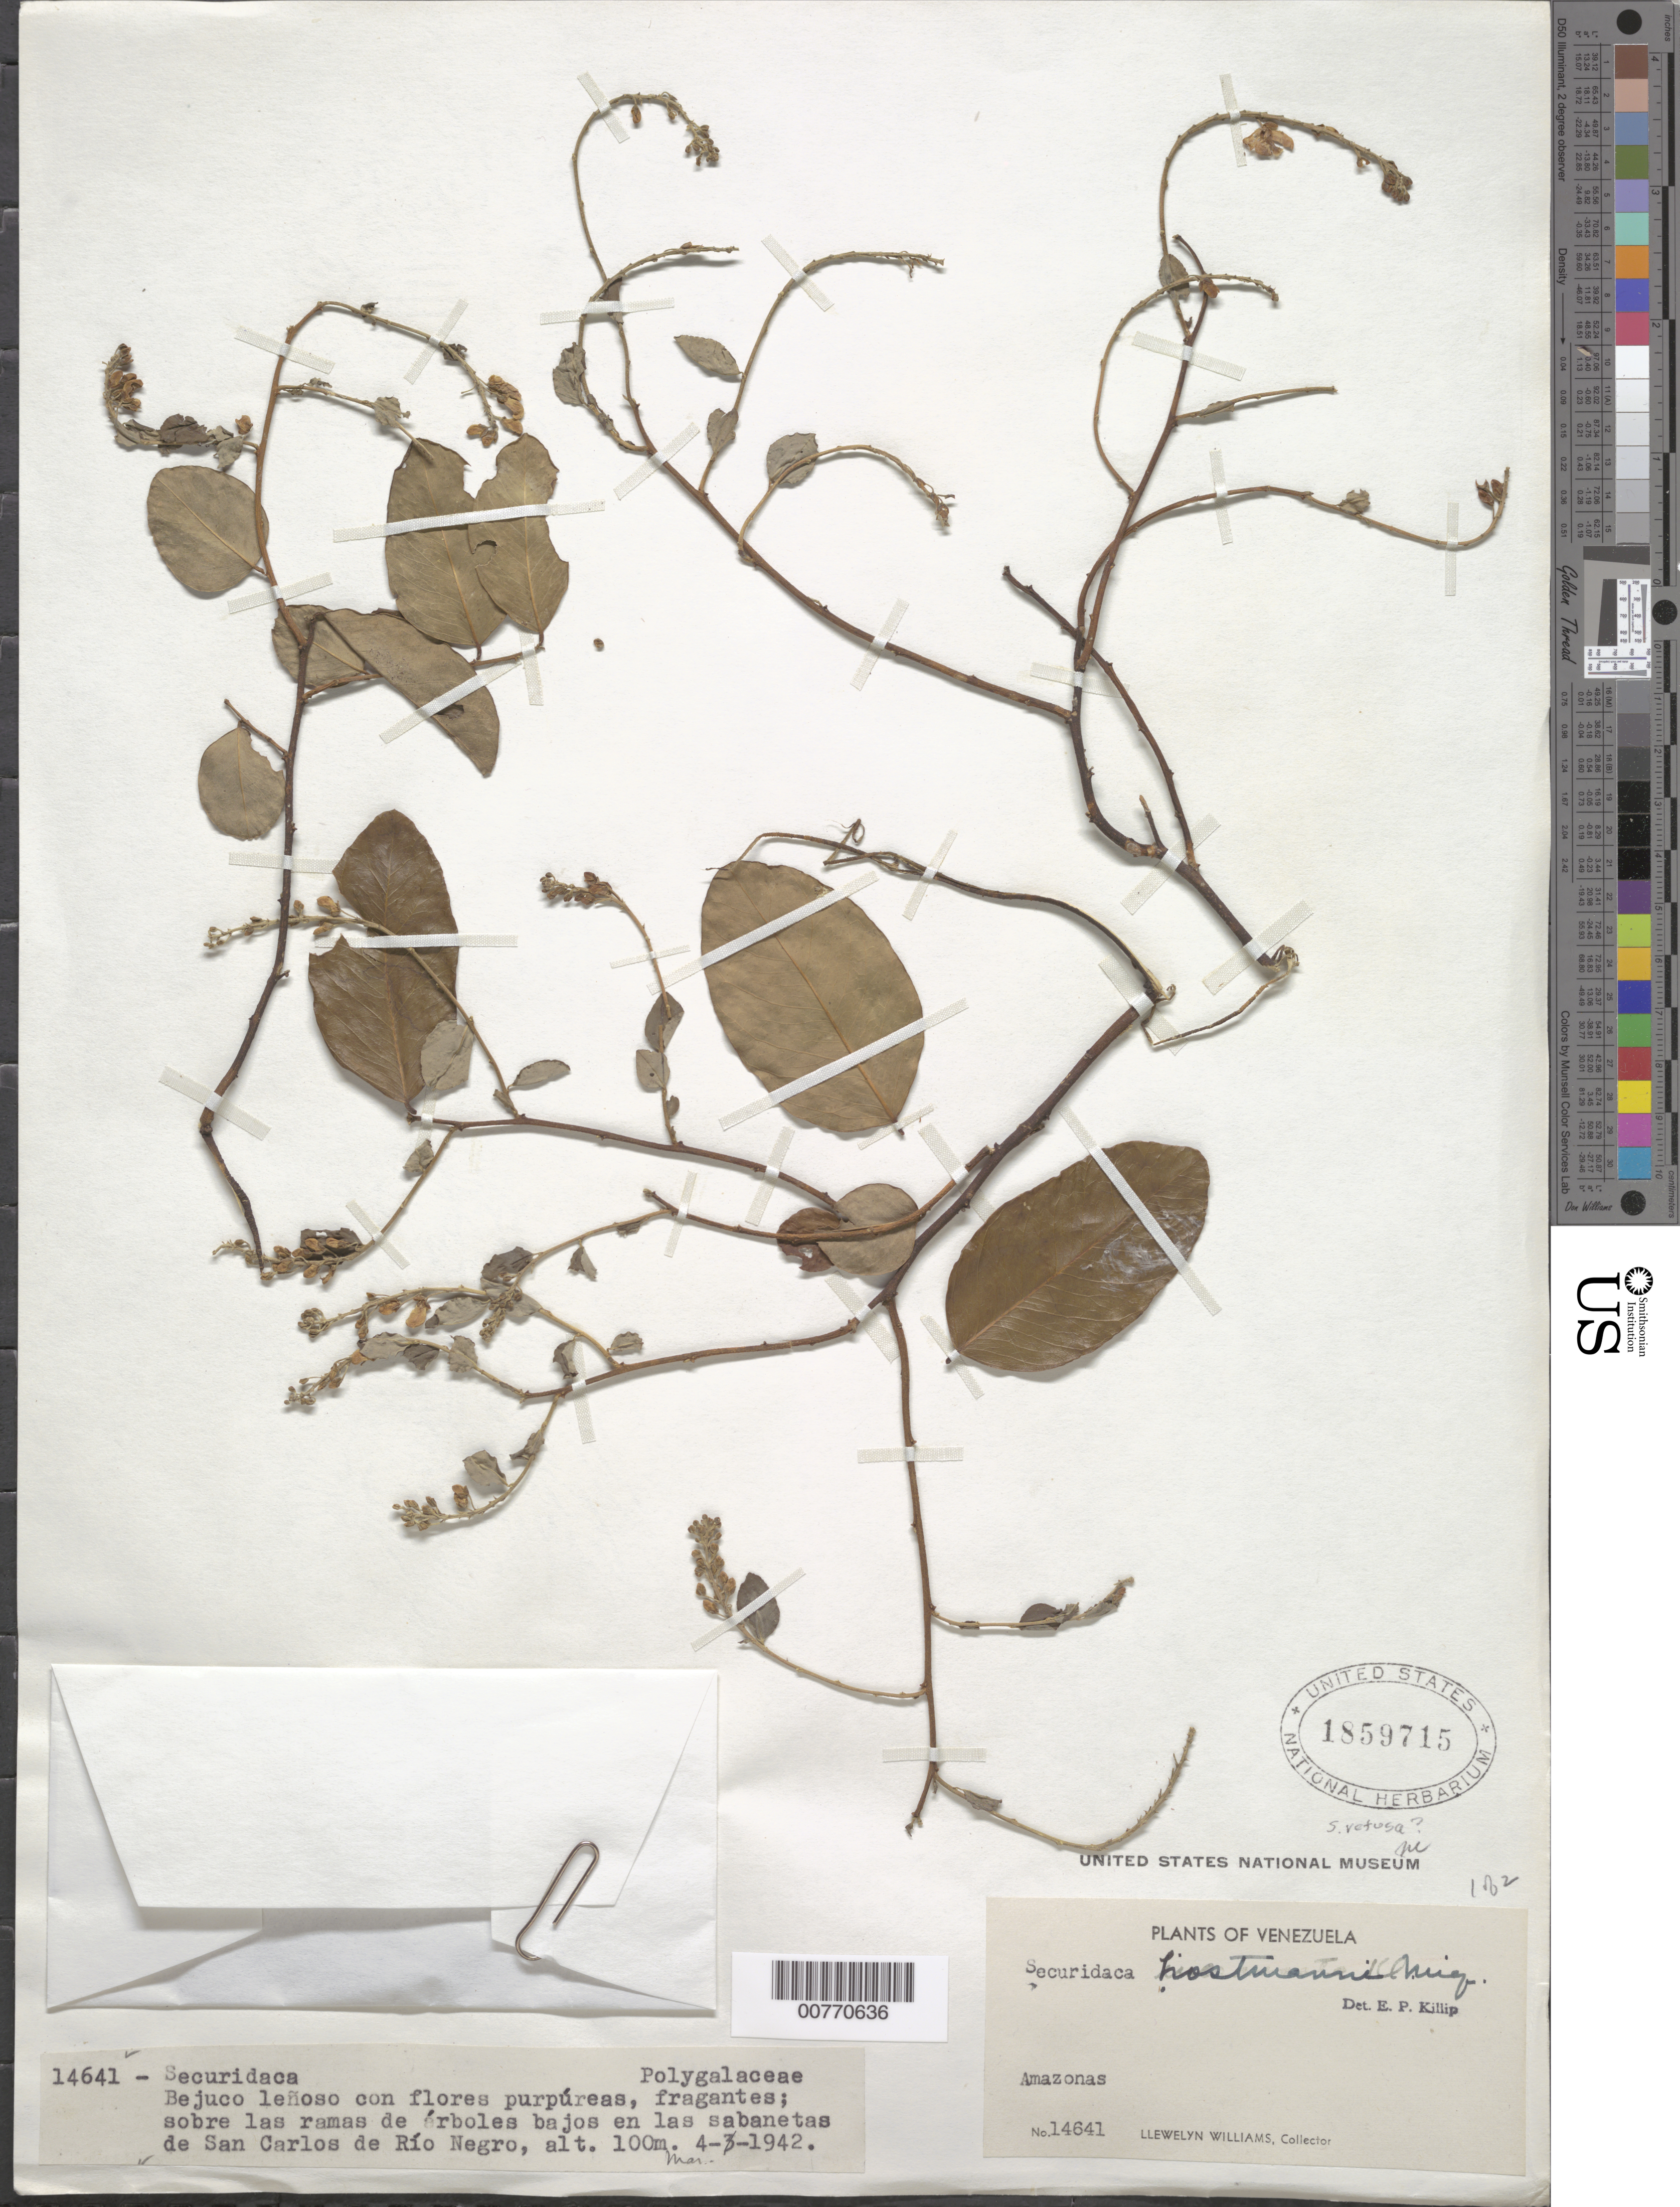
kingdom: Plantae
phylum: Tracheophyta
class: Magnoliopsida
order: Fabales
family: Polygalaceae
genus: Securidaca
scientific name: Securidaca retusa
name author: Benth.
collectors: Ll. Williams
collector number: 14641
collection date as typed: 4-Mar-42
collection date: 1942-03-04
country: Venezuela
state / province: Amazonas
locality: San Carlos de Río Negro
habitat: On branches of low trees in savanna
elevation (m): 100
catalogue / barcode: US 1859715